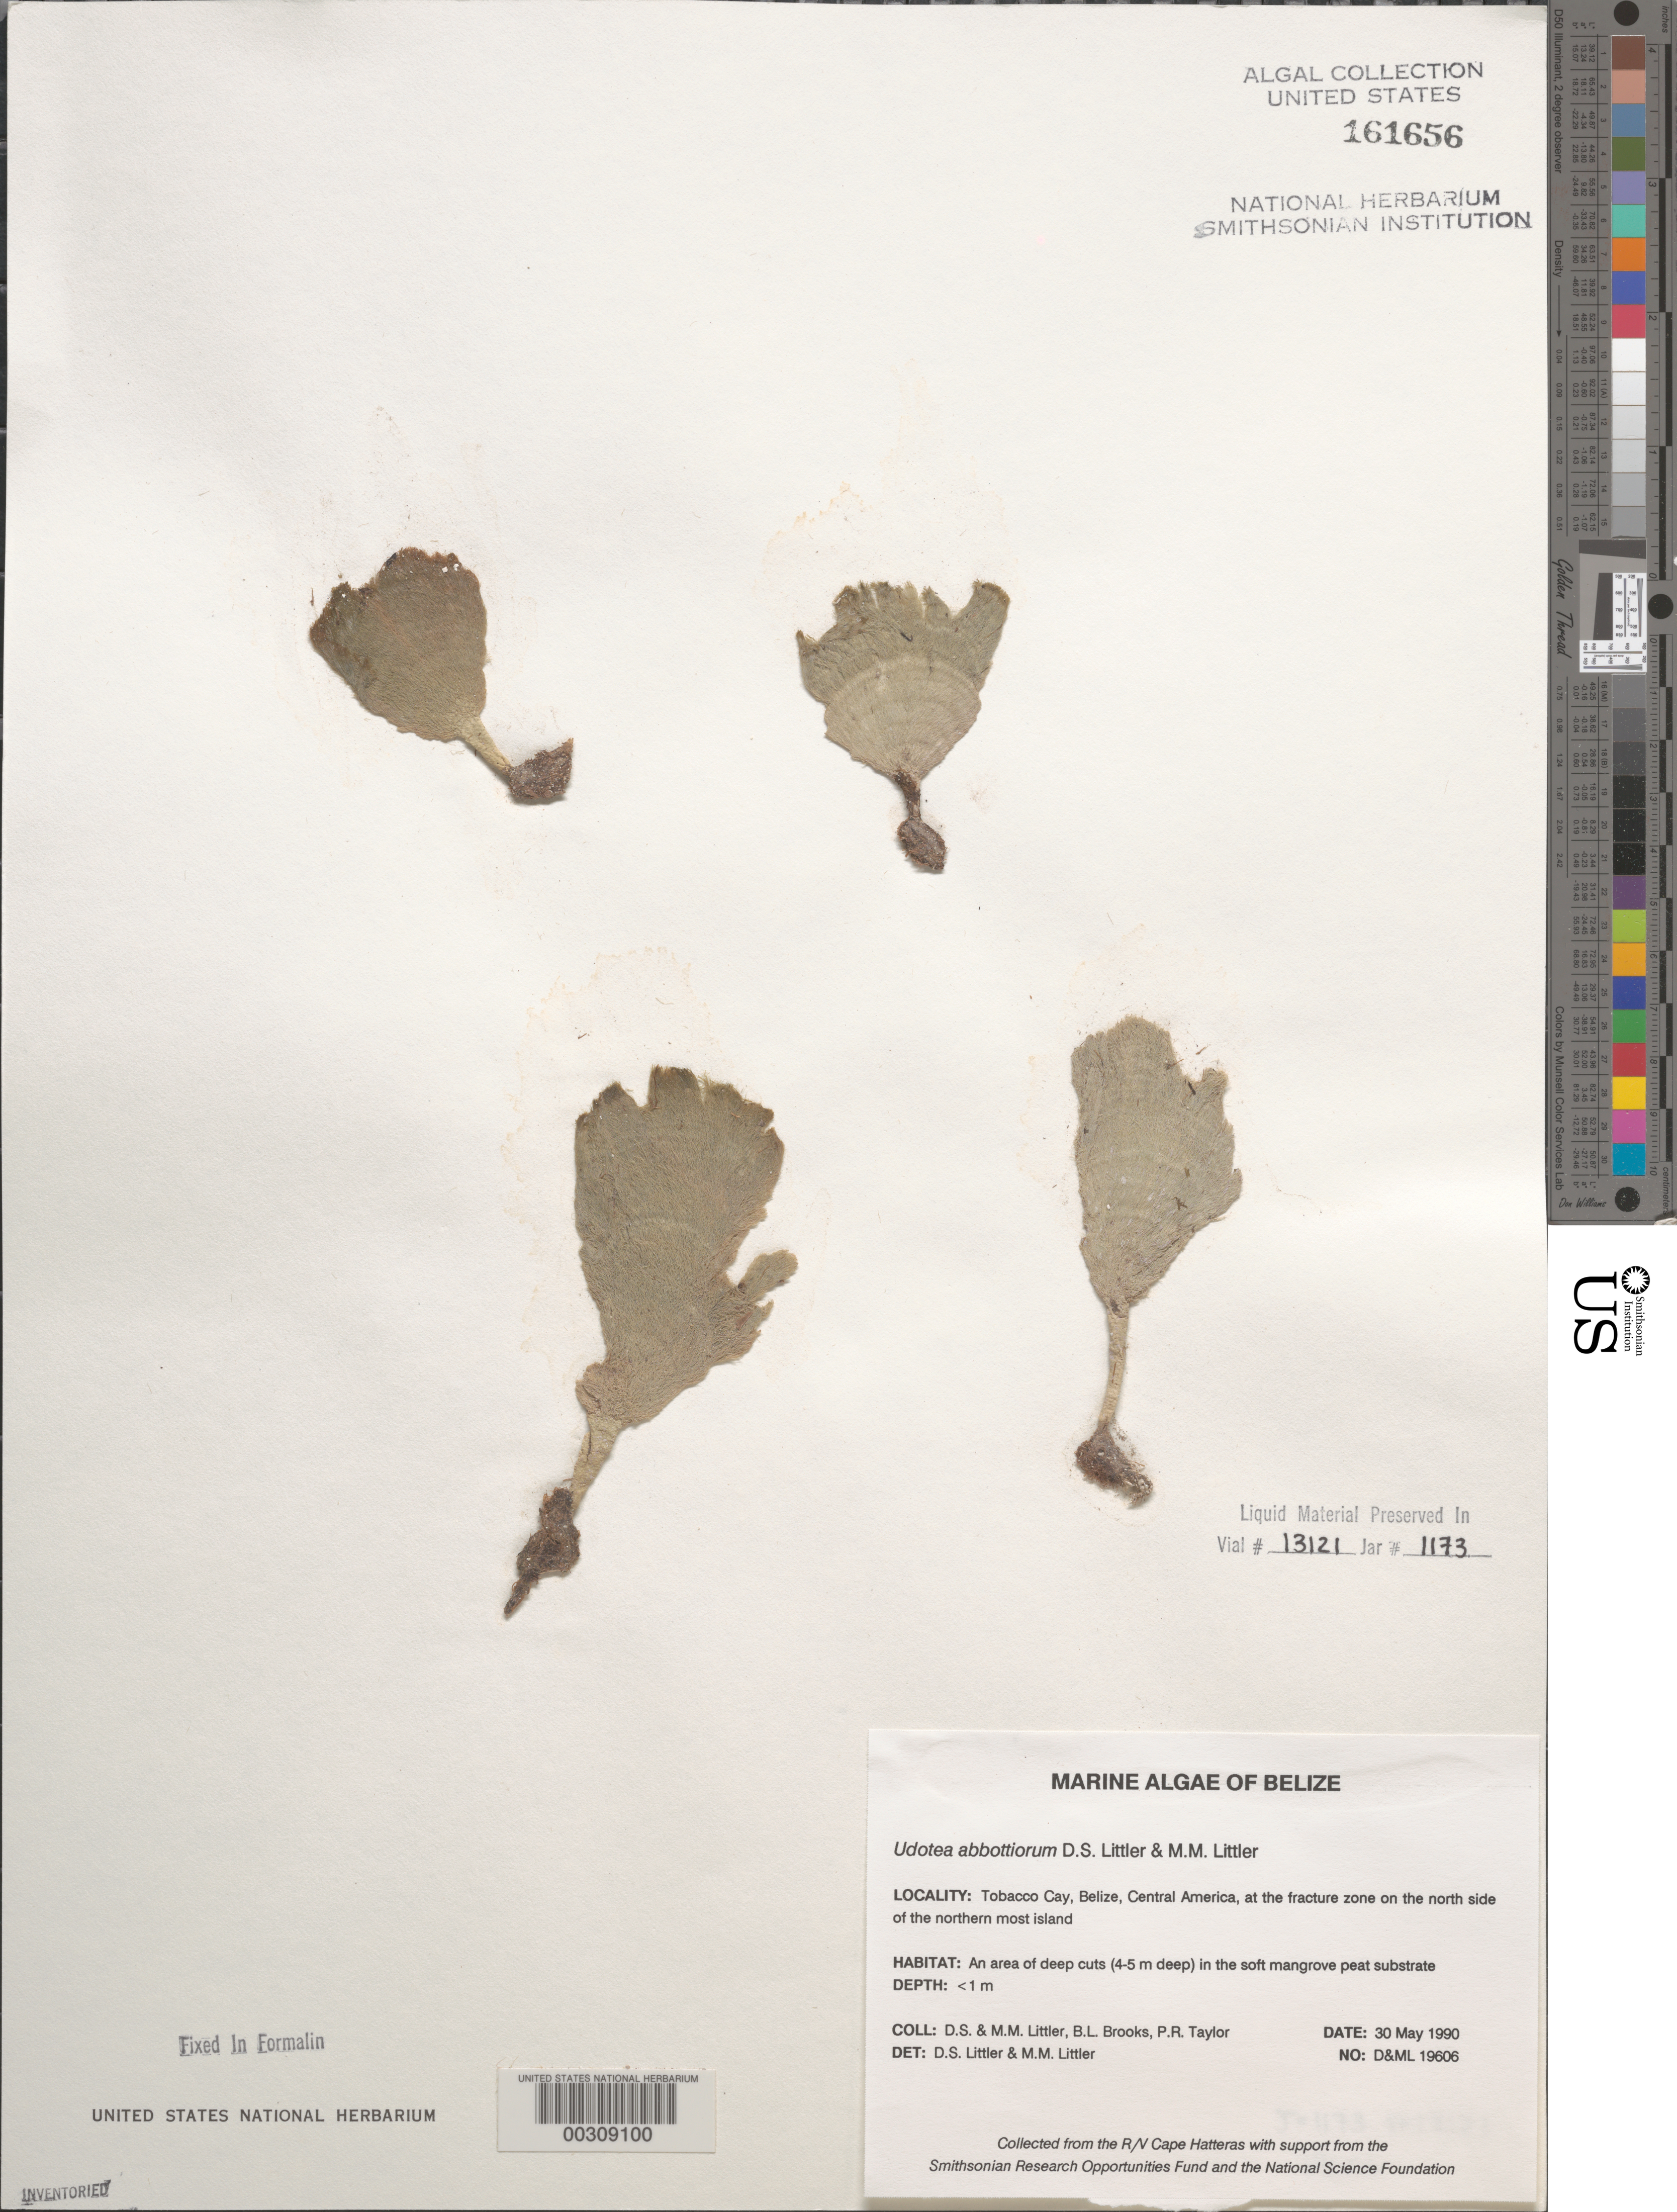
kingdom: Plantae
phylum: Chlorophyta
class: Ulvophyceae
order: Bryopsidales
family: Udoteaceae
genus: Udotea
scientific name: Udotea abbottiorum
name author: D.S. Littler & Littler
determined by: Littler, D. S.; Littler, M. M.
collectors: D. S. Littler, M. M. Littler, B. Brooks & P. R. Taylor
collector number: D&ML 19606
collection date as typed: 30 May 1990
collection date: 1990-05-30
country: Belize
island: Tobacco Cay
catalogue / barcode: US 161656